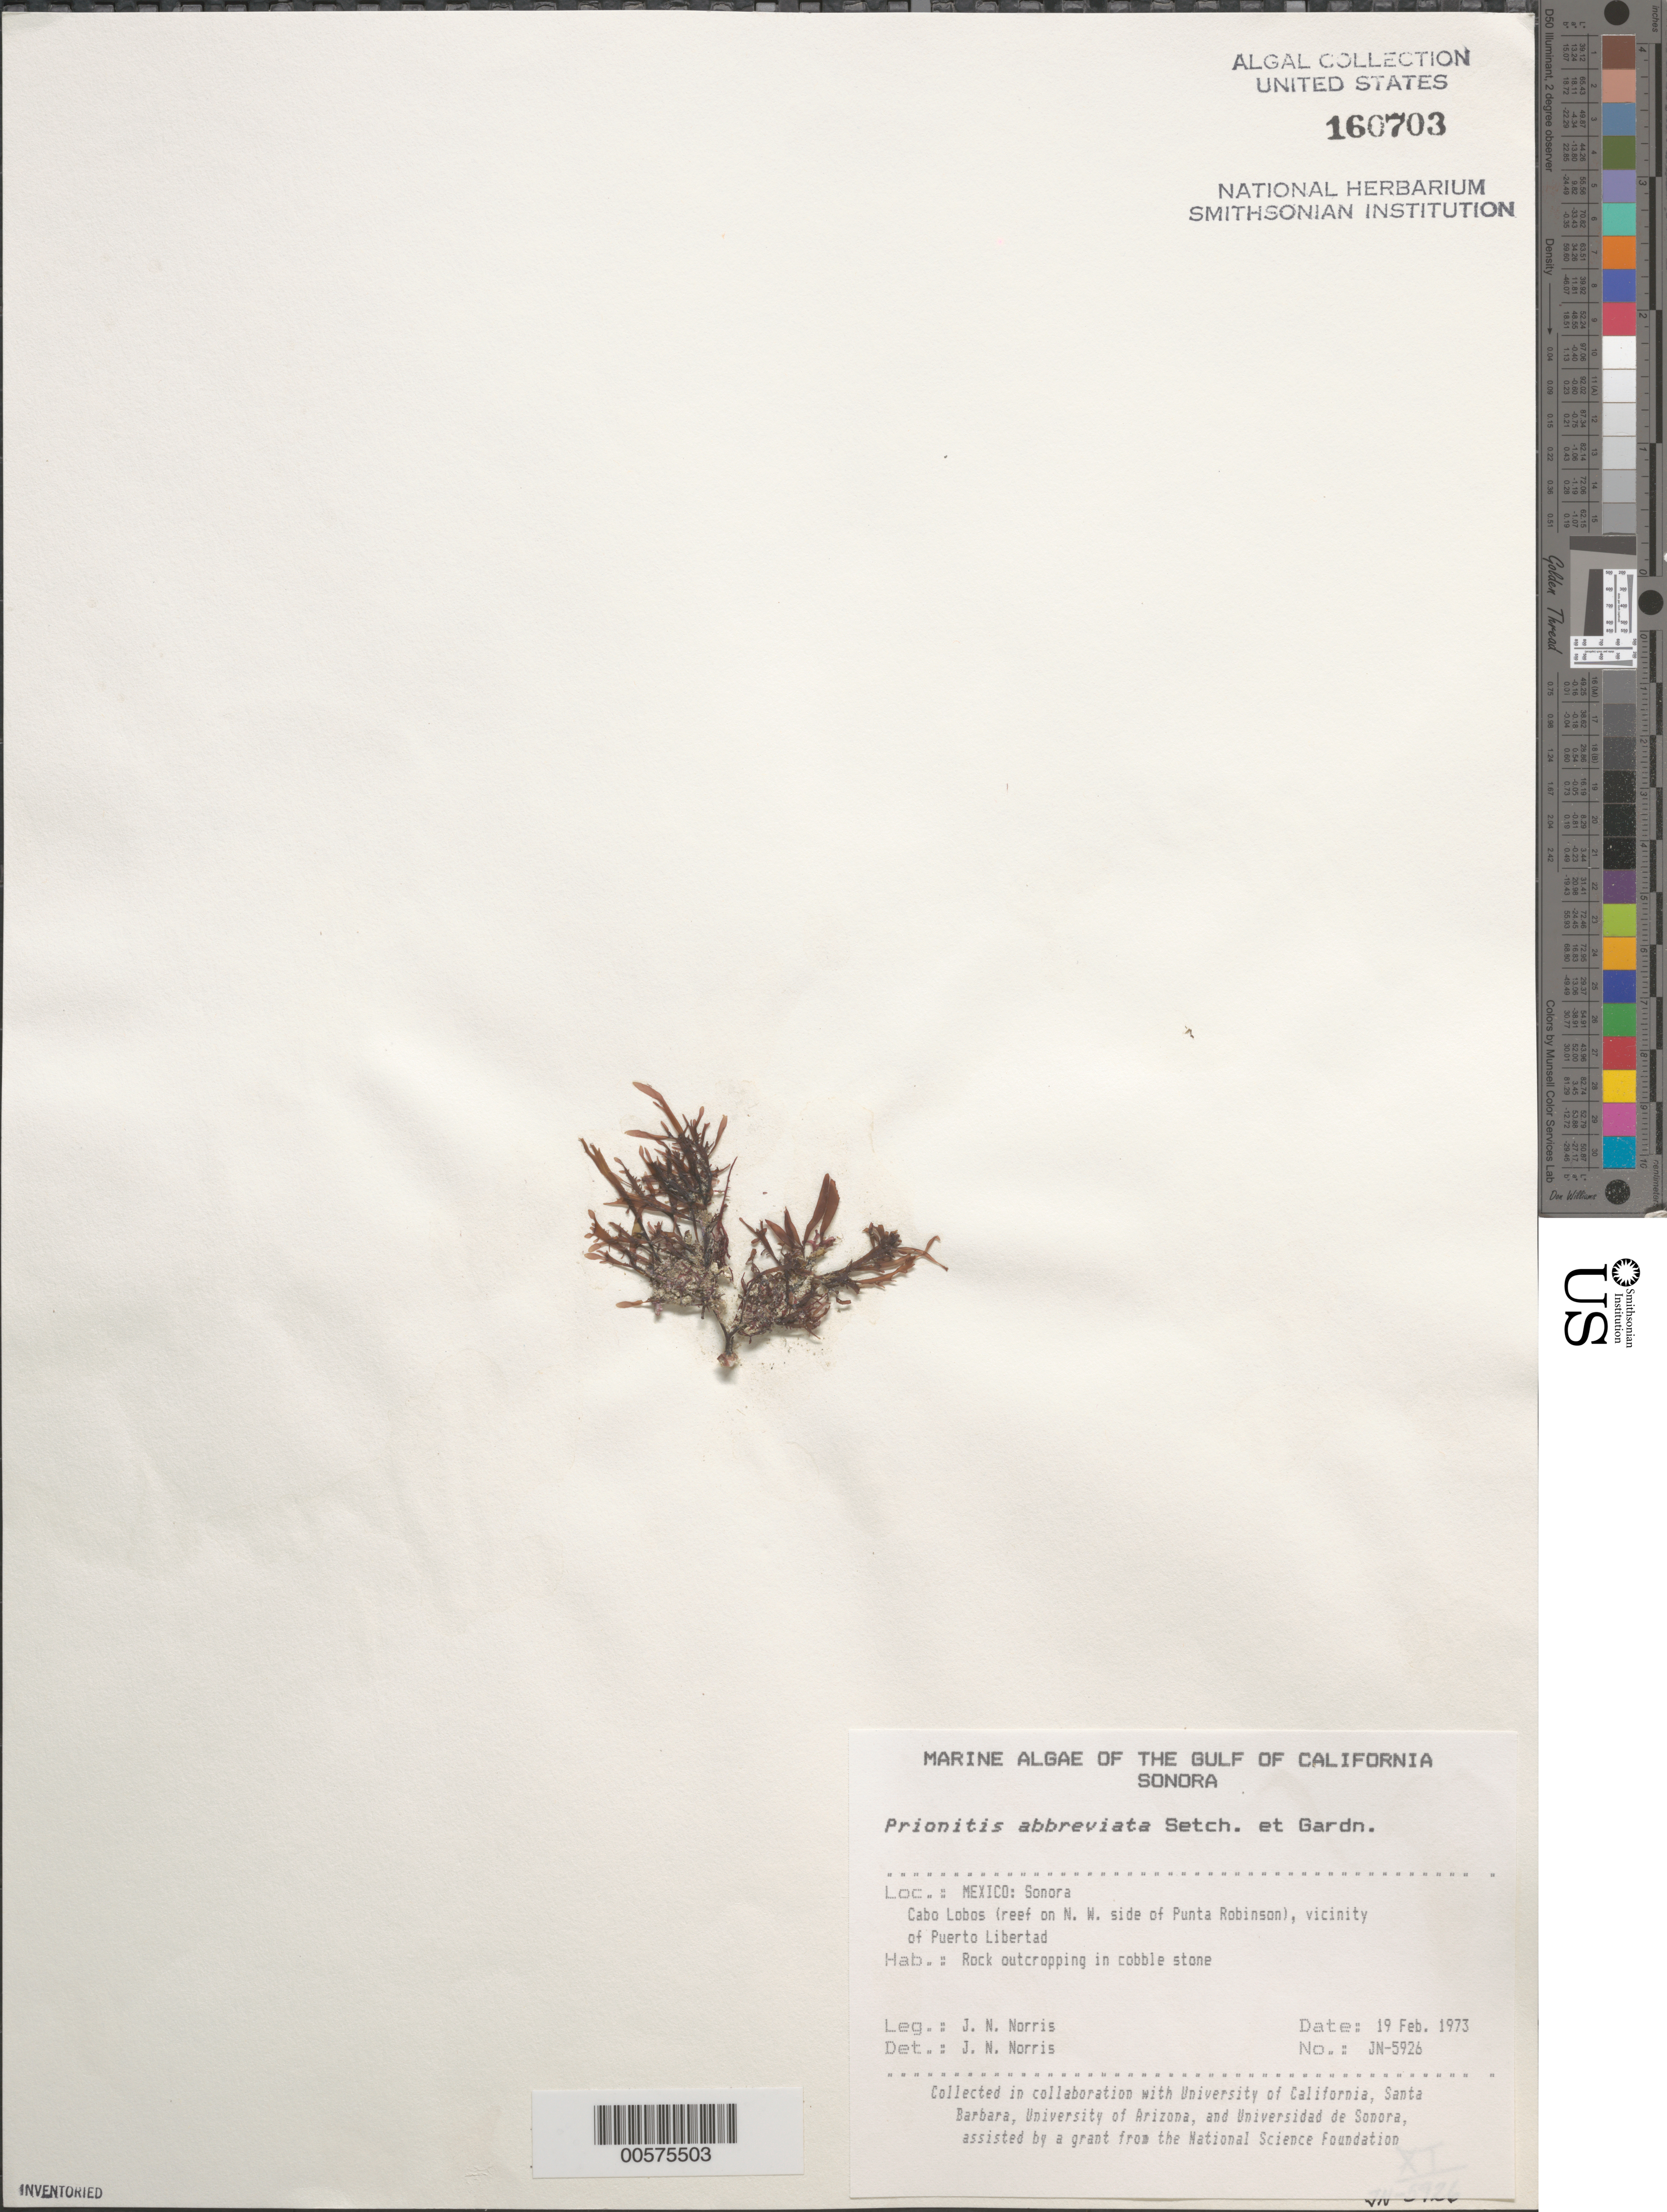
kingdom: Plantae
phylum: Rhodophyta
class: Florideophyceae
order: Cryptonemiales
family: Cryptonemiaceae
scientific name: Prionitis abbreviata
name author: Setchell & N.L. Gardner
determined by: Norris, James N.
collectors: J. N. Norris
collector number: JN-5926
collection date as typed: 19 Feb 1973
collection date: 1973-02-19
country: Mexico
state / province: Sonora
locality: Cabo Lobos, northwest Punta Robinson, Puerto Libertad area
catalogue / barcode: US 160703